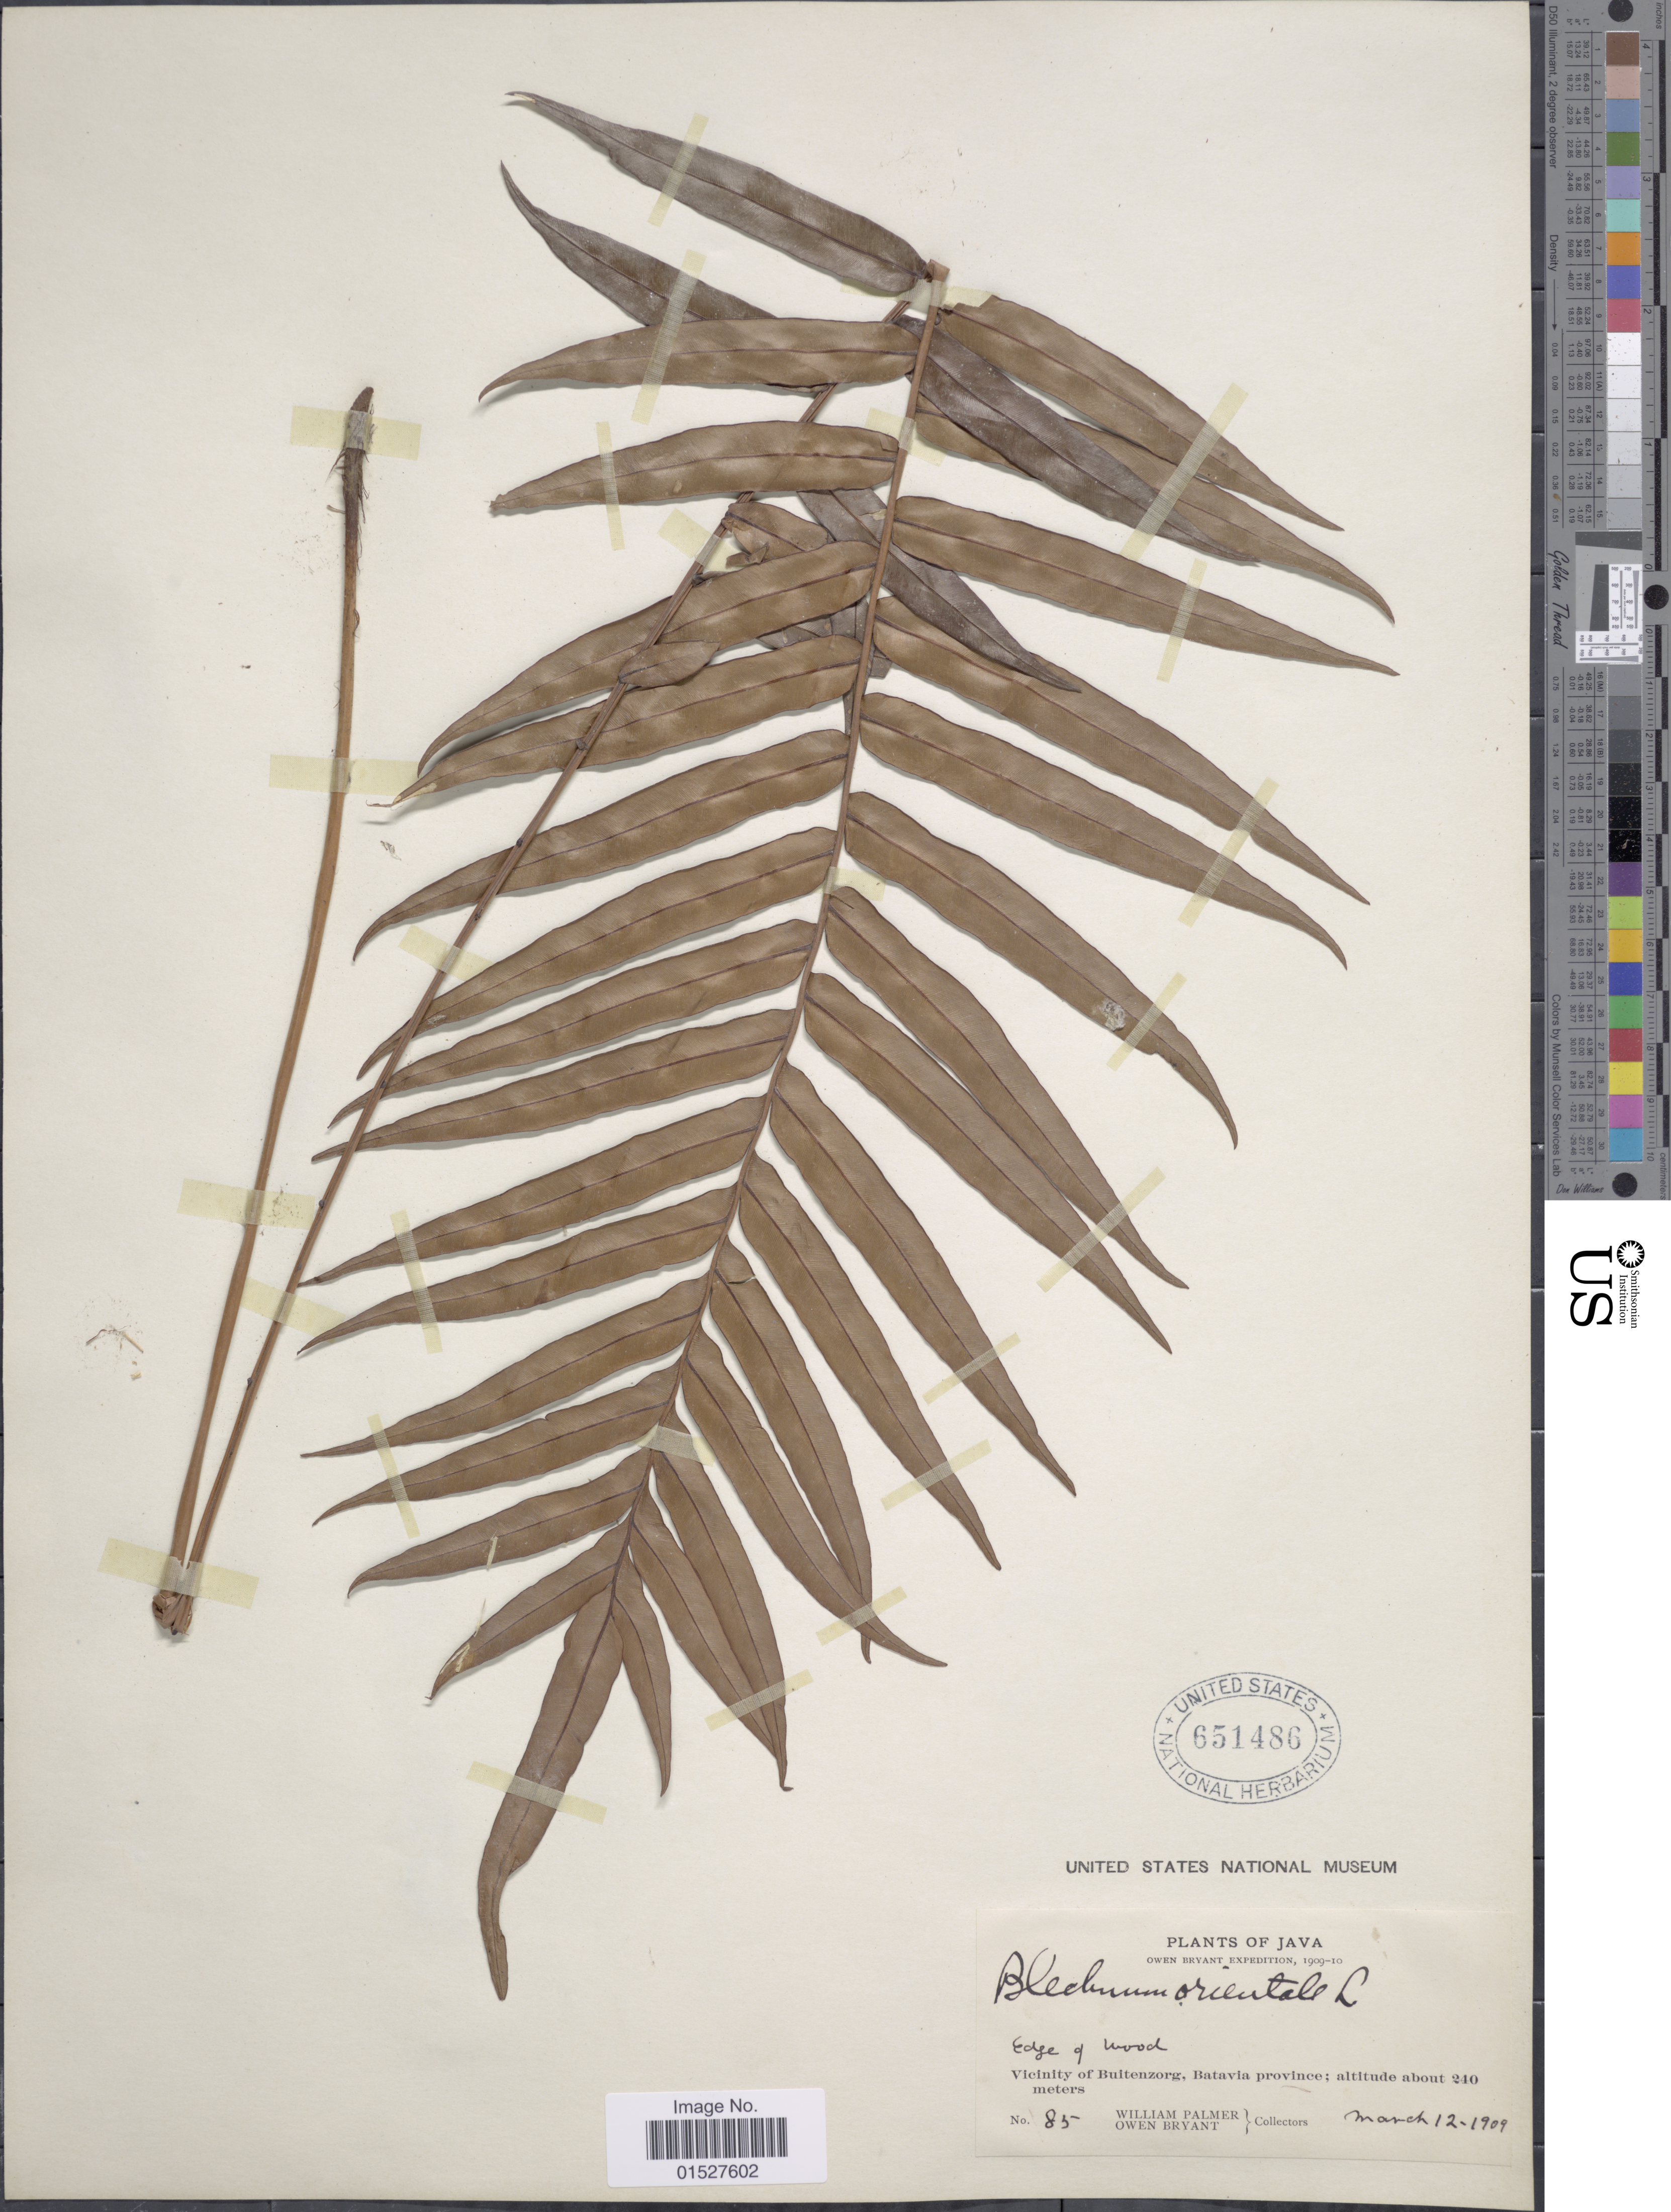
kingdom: Plantae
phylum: Tracheophyta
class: Polypodiopsida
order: Polypodiales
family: Blechnaceae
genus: Blechnum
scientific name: Blechnum orientale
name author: L.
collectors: W. Palmer & O. Bryant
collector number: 85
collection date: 1909-03-12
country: Indonesia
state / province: Java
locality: Vicinity of Buitenzorg, Batavia province.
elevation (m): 240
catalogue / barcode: US 651486